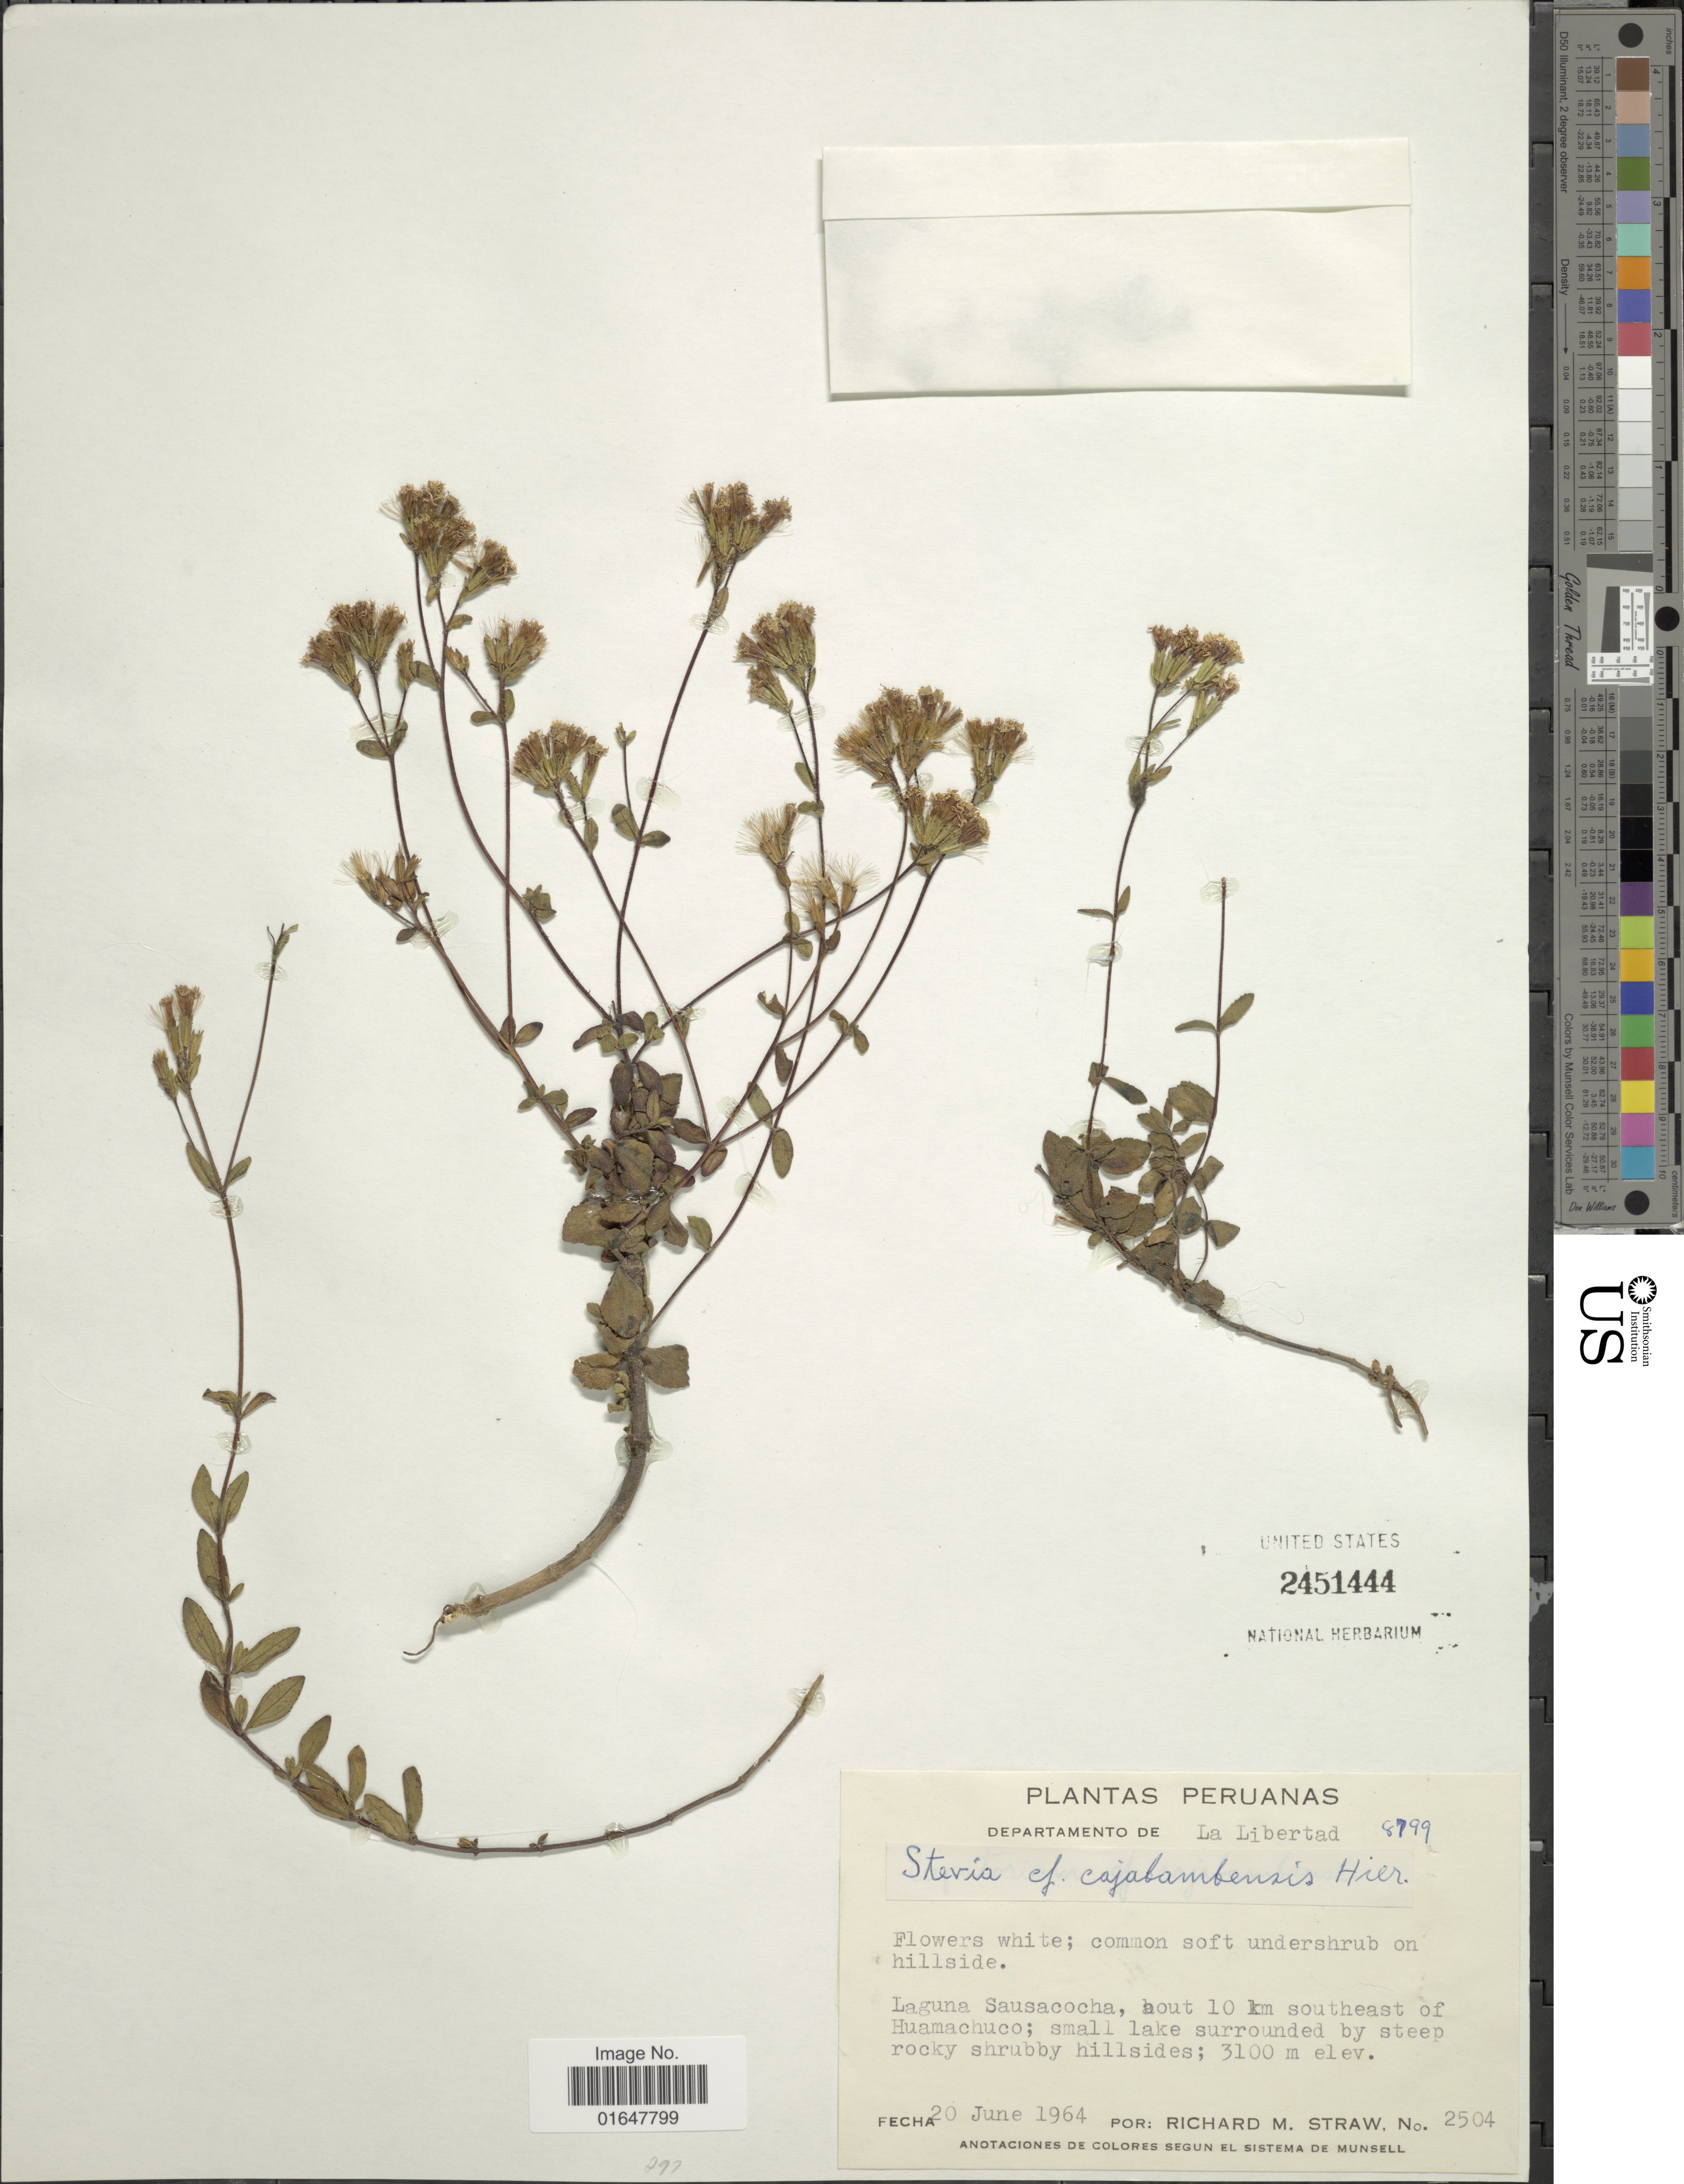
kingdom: Plantae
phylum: Tracheophyta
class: Magnoliopsida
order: Asterales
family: Asteraceae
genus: Stevia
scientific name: Stevia cajabambensis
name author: Hieron. in Urb.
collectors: R. M. Straw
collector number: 2504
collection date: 1964-06-20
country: Peru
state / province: La Libertad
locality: Peruanas, Laguna Sausacocha, aout 10 km southeast of Huamachuco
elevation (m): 3100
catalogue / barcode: US 2451444